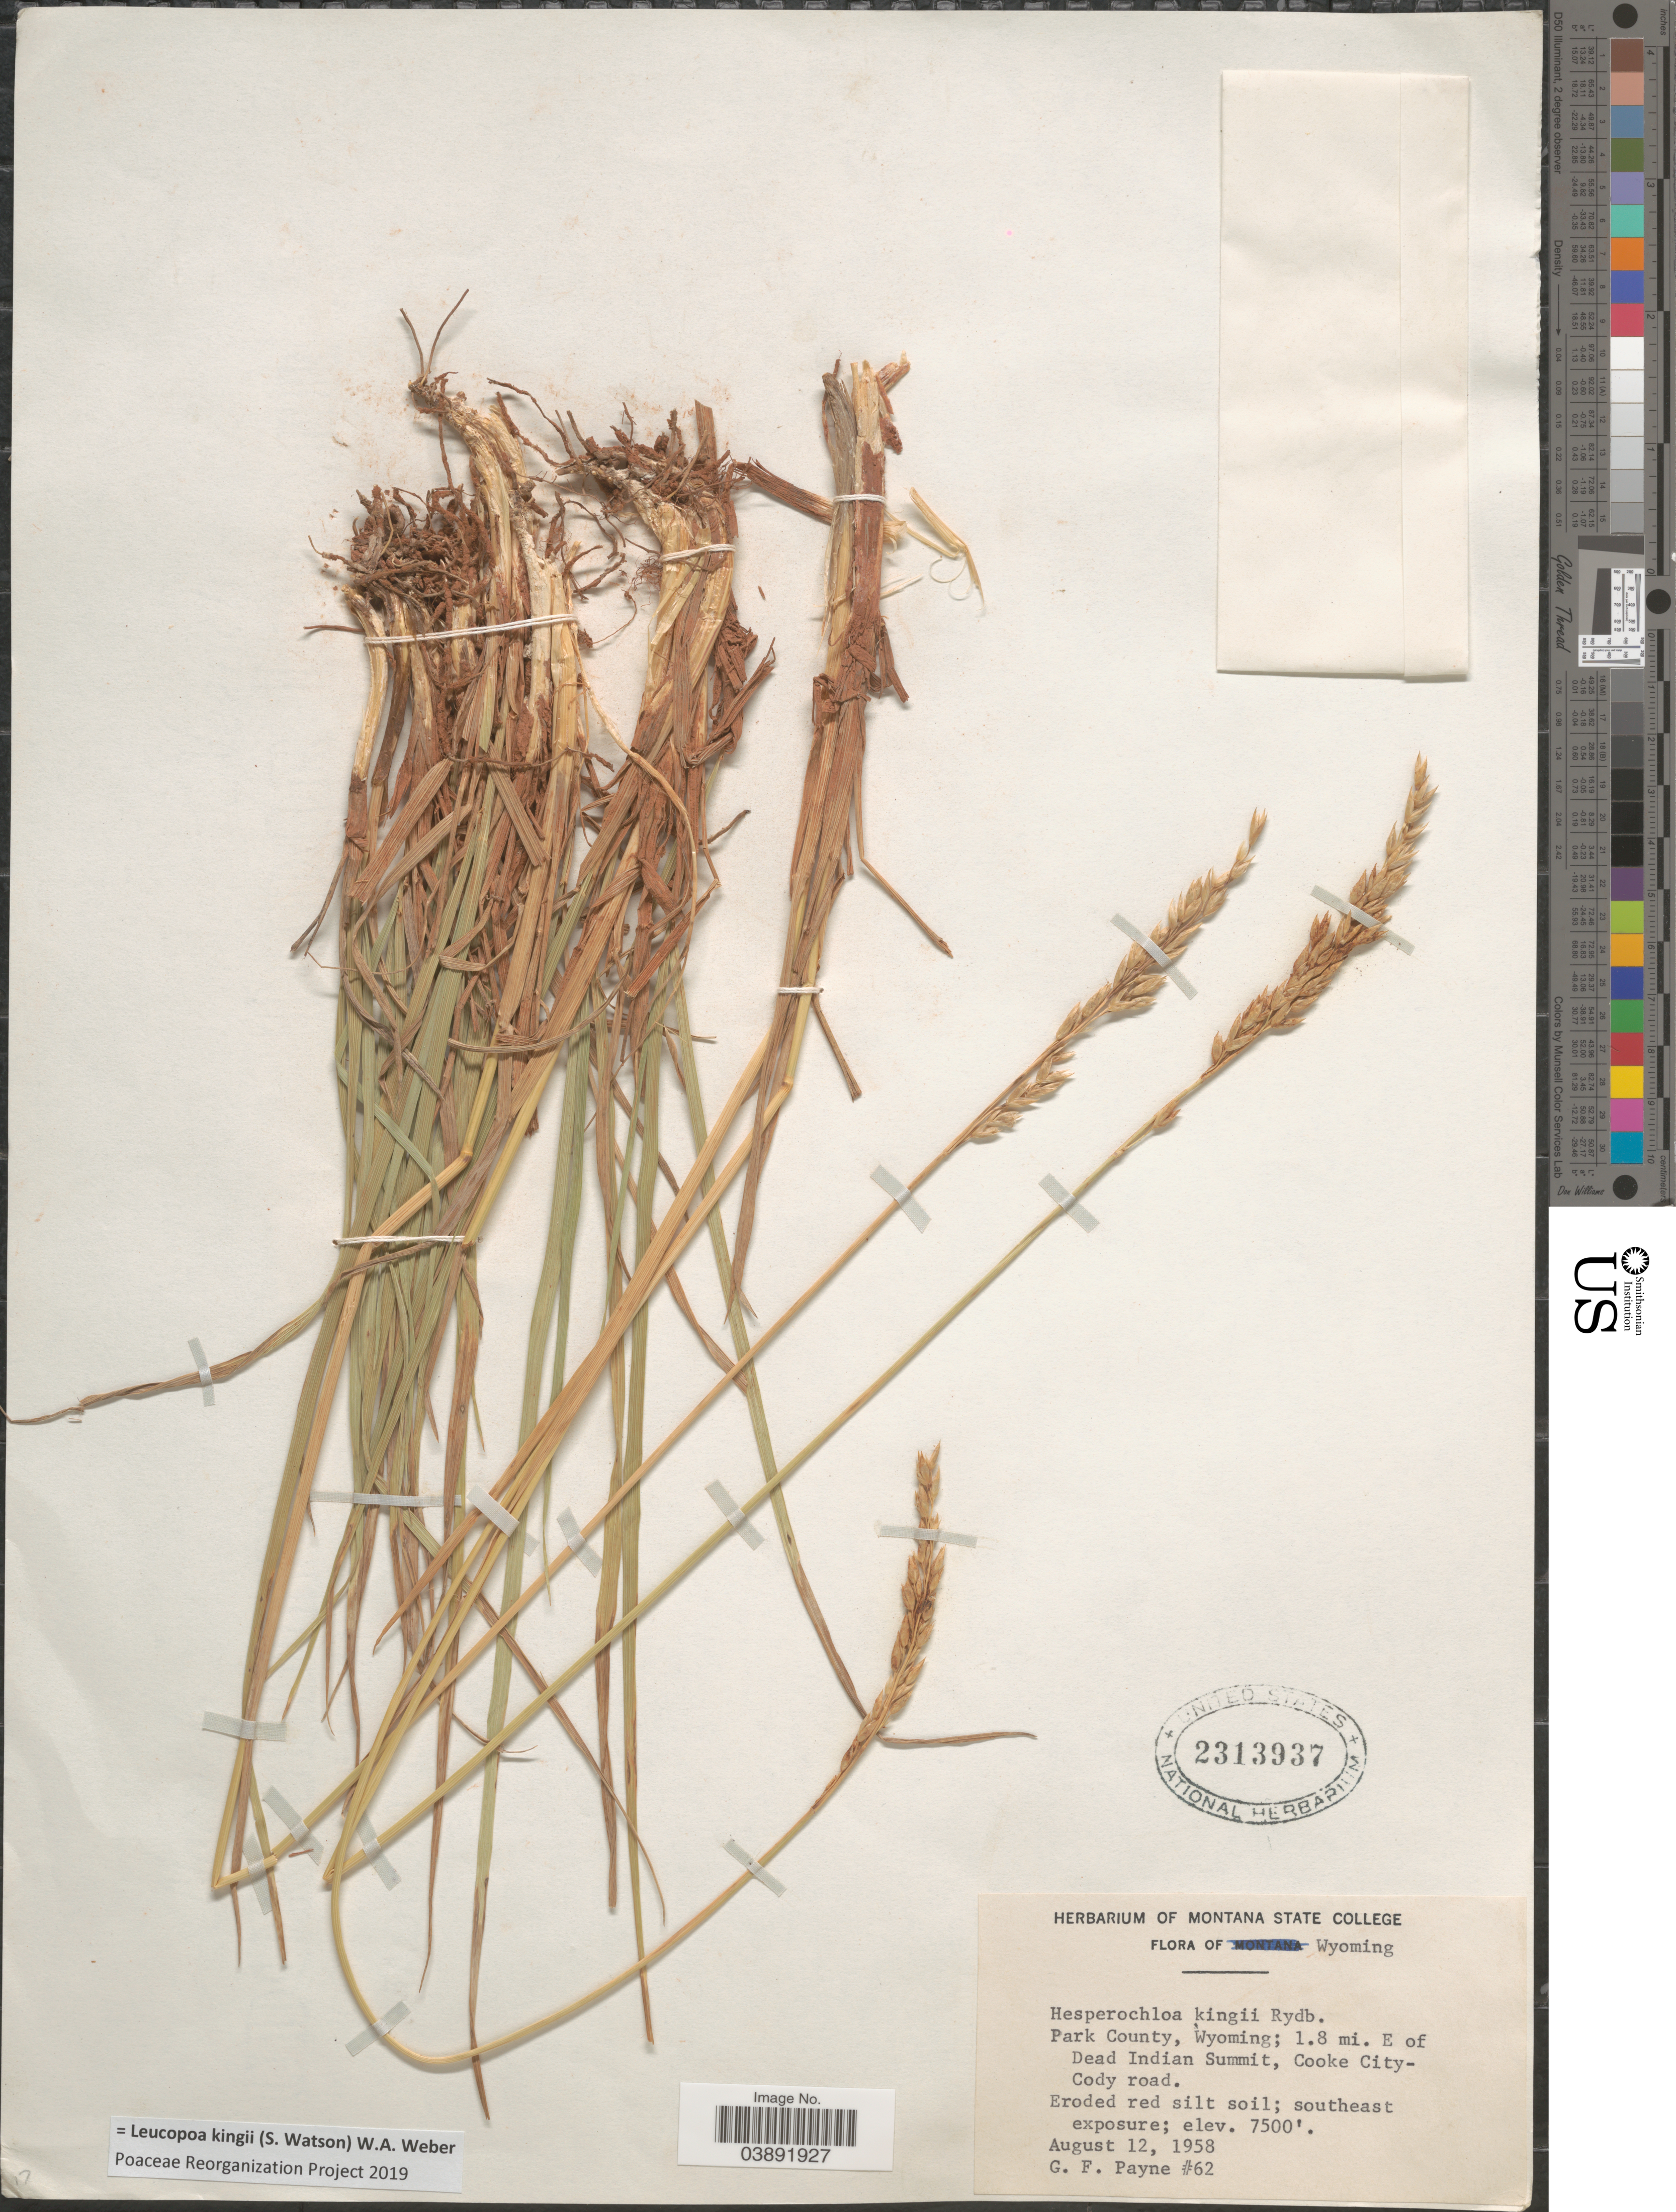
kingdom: Plantae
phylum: Tracheophyta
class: Liliopsida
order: Poales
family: Poaceae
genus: Hesperochloa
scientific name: Hesperochloa kingii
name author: (S. Watson) Rydb.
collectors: G. Payne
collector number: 62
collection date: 1958-08-12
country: United States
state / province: Wyoming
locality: Park County, Wyoming; 1.8 mi. E of Dead Indian Summit, Cooke City-Cody road.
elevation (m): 2286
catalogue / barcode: US 2313937